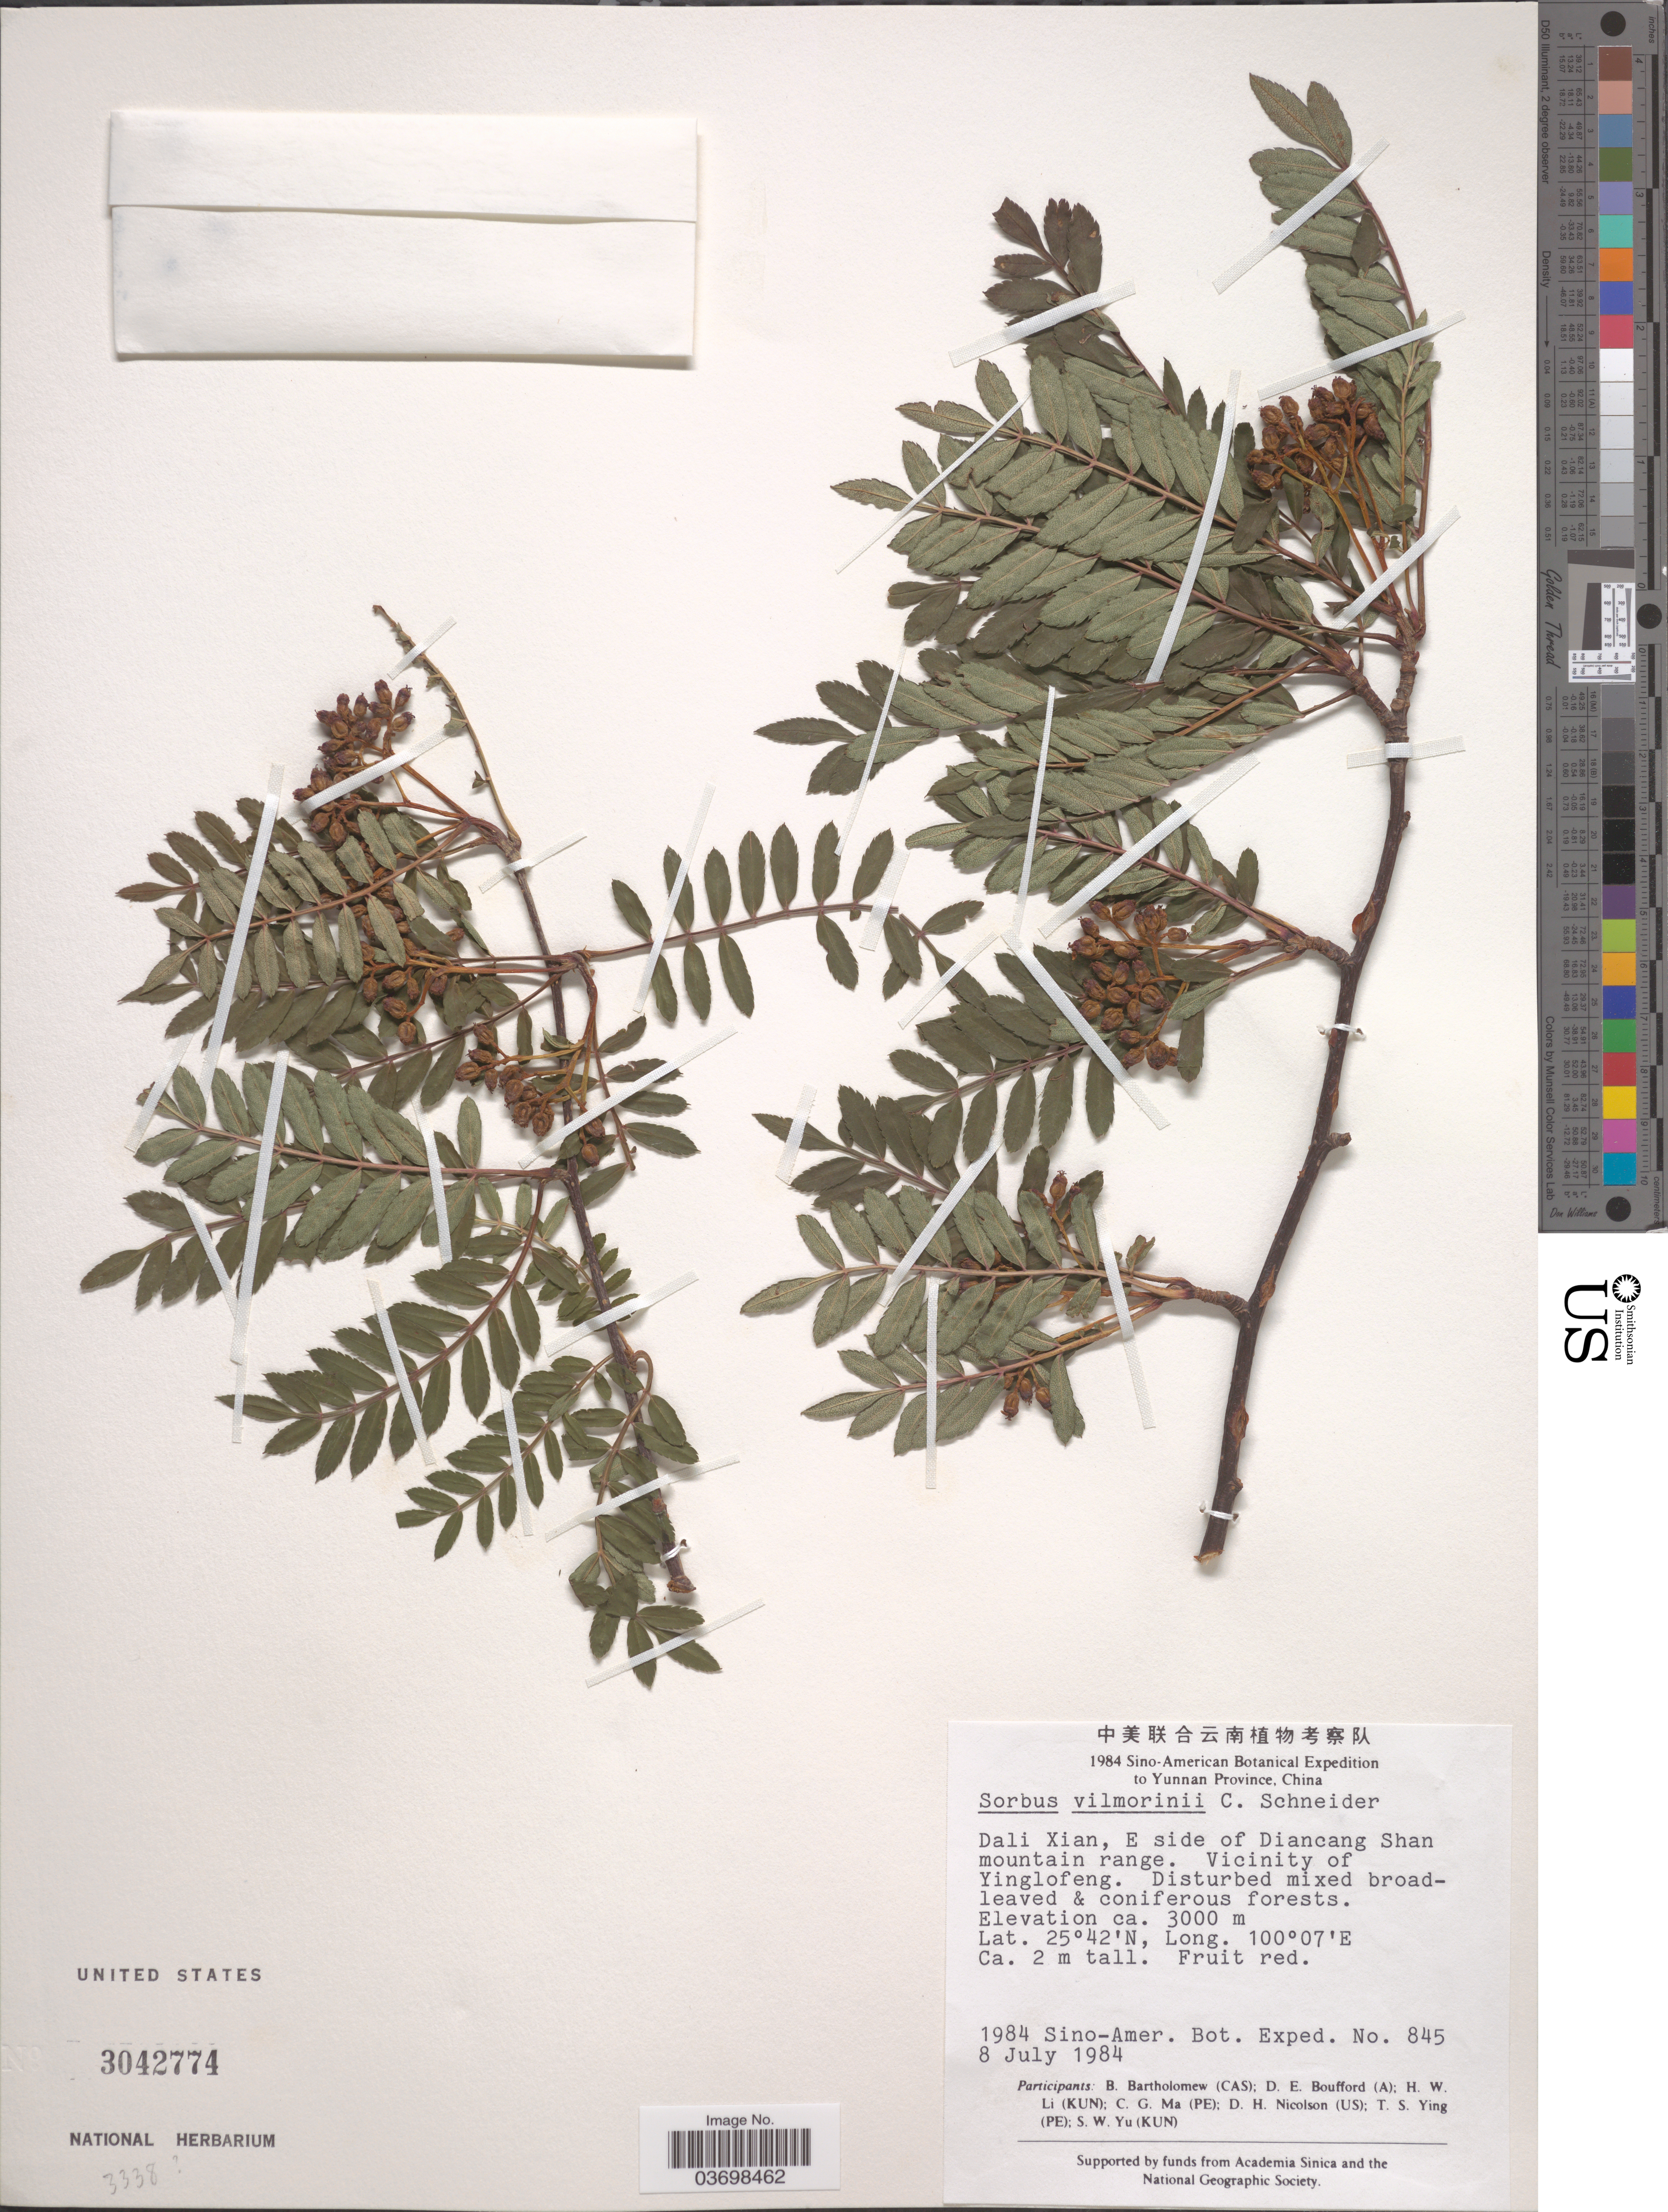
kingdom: Plantae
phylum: Tracheophyta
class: Magnoliopsida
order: Rosales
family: Rosaceae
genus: Sorbus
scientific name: Sorbus vilmorini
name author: C.K. Schneid.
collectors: Sino-Amer. Bot. Exped. 1984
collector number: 845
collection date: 1984-07-08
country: China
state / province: Yunnan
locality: Dali Xian, E side of Diancang Shan mountain range. Vicinity of Yinglofeng.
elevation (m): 3000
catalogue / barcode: US 3042774